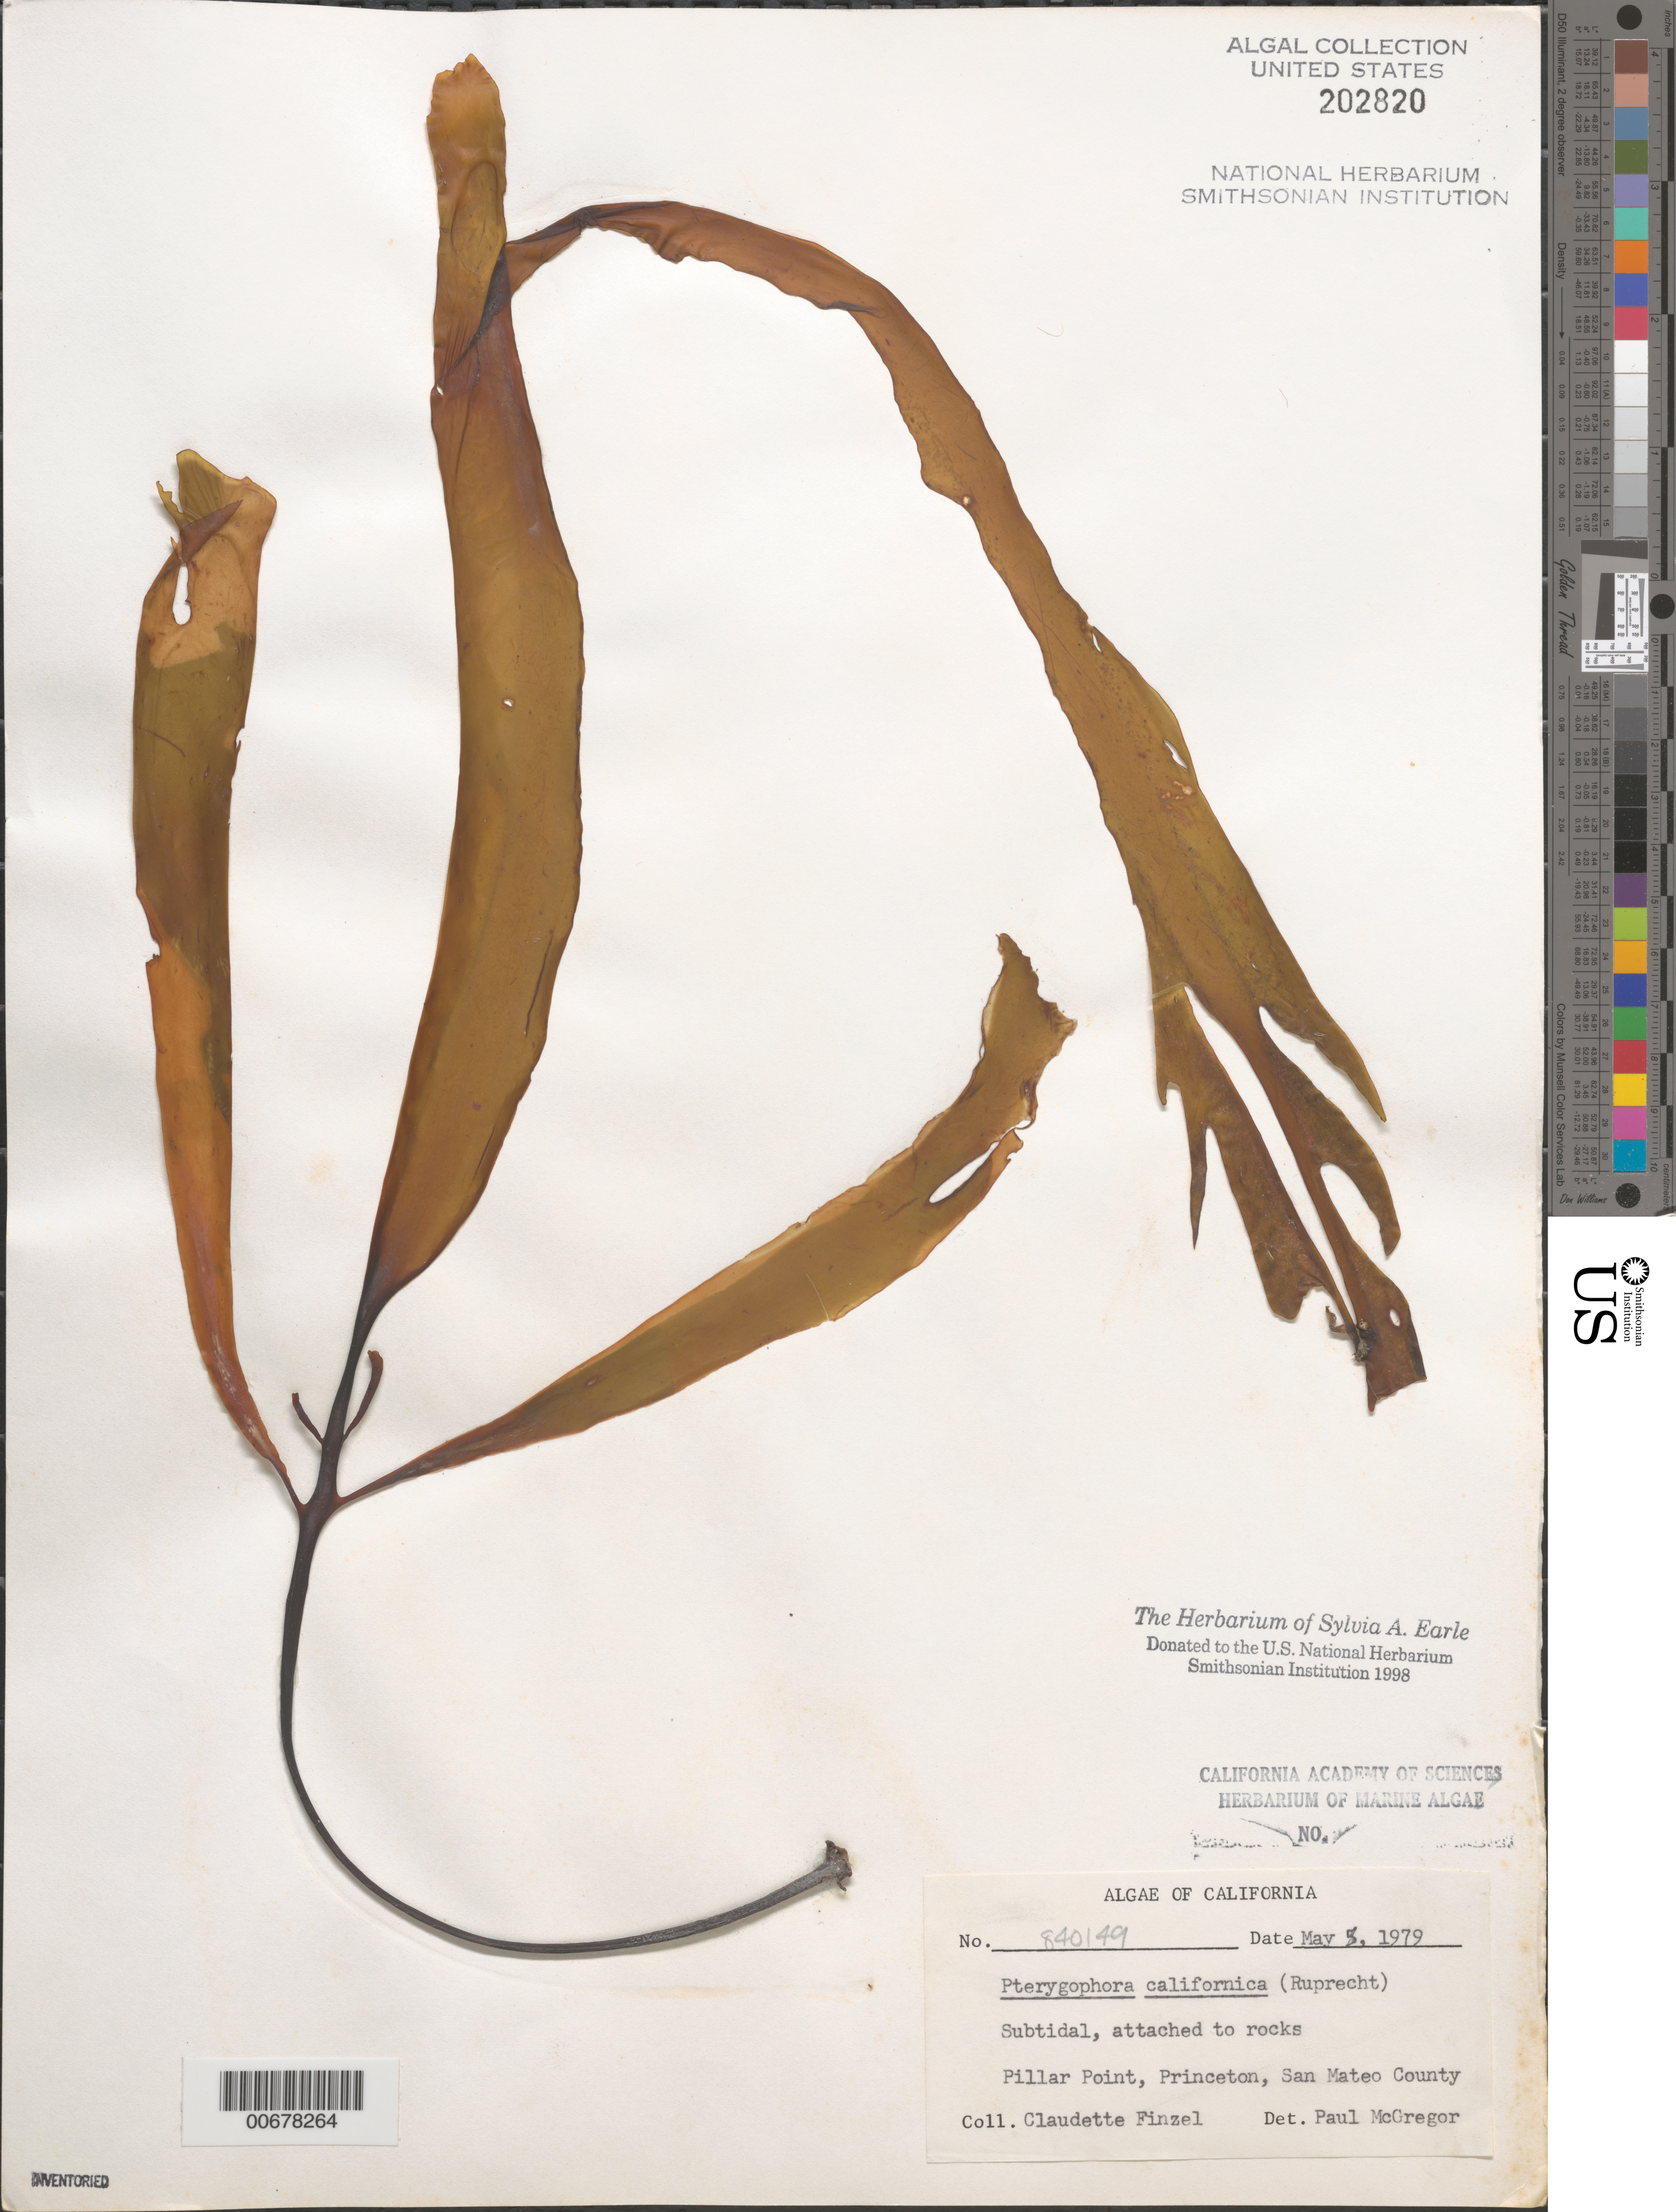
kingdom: Chromista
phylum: Ochrophyta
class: Phaeophyceae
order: Laminariales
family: Alariaceae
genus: Pterygophora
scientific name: Pterygophora californica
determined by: McGregor, Paul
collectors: C. Finzel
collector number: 840149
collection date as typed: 05 May 1979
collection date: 1979-05-05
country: United States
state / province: California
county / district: San Mateo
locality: Pillar Point, Princeton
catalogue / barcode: US 202820